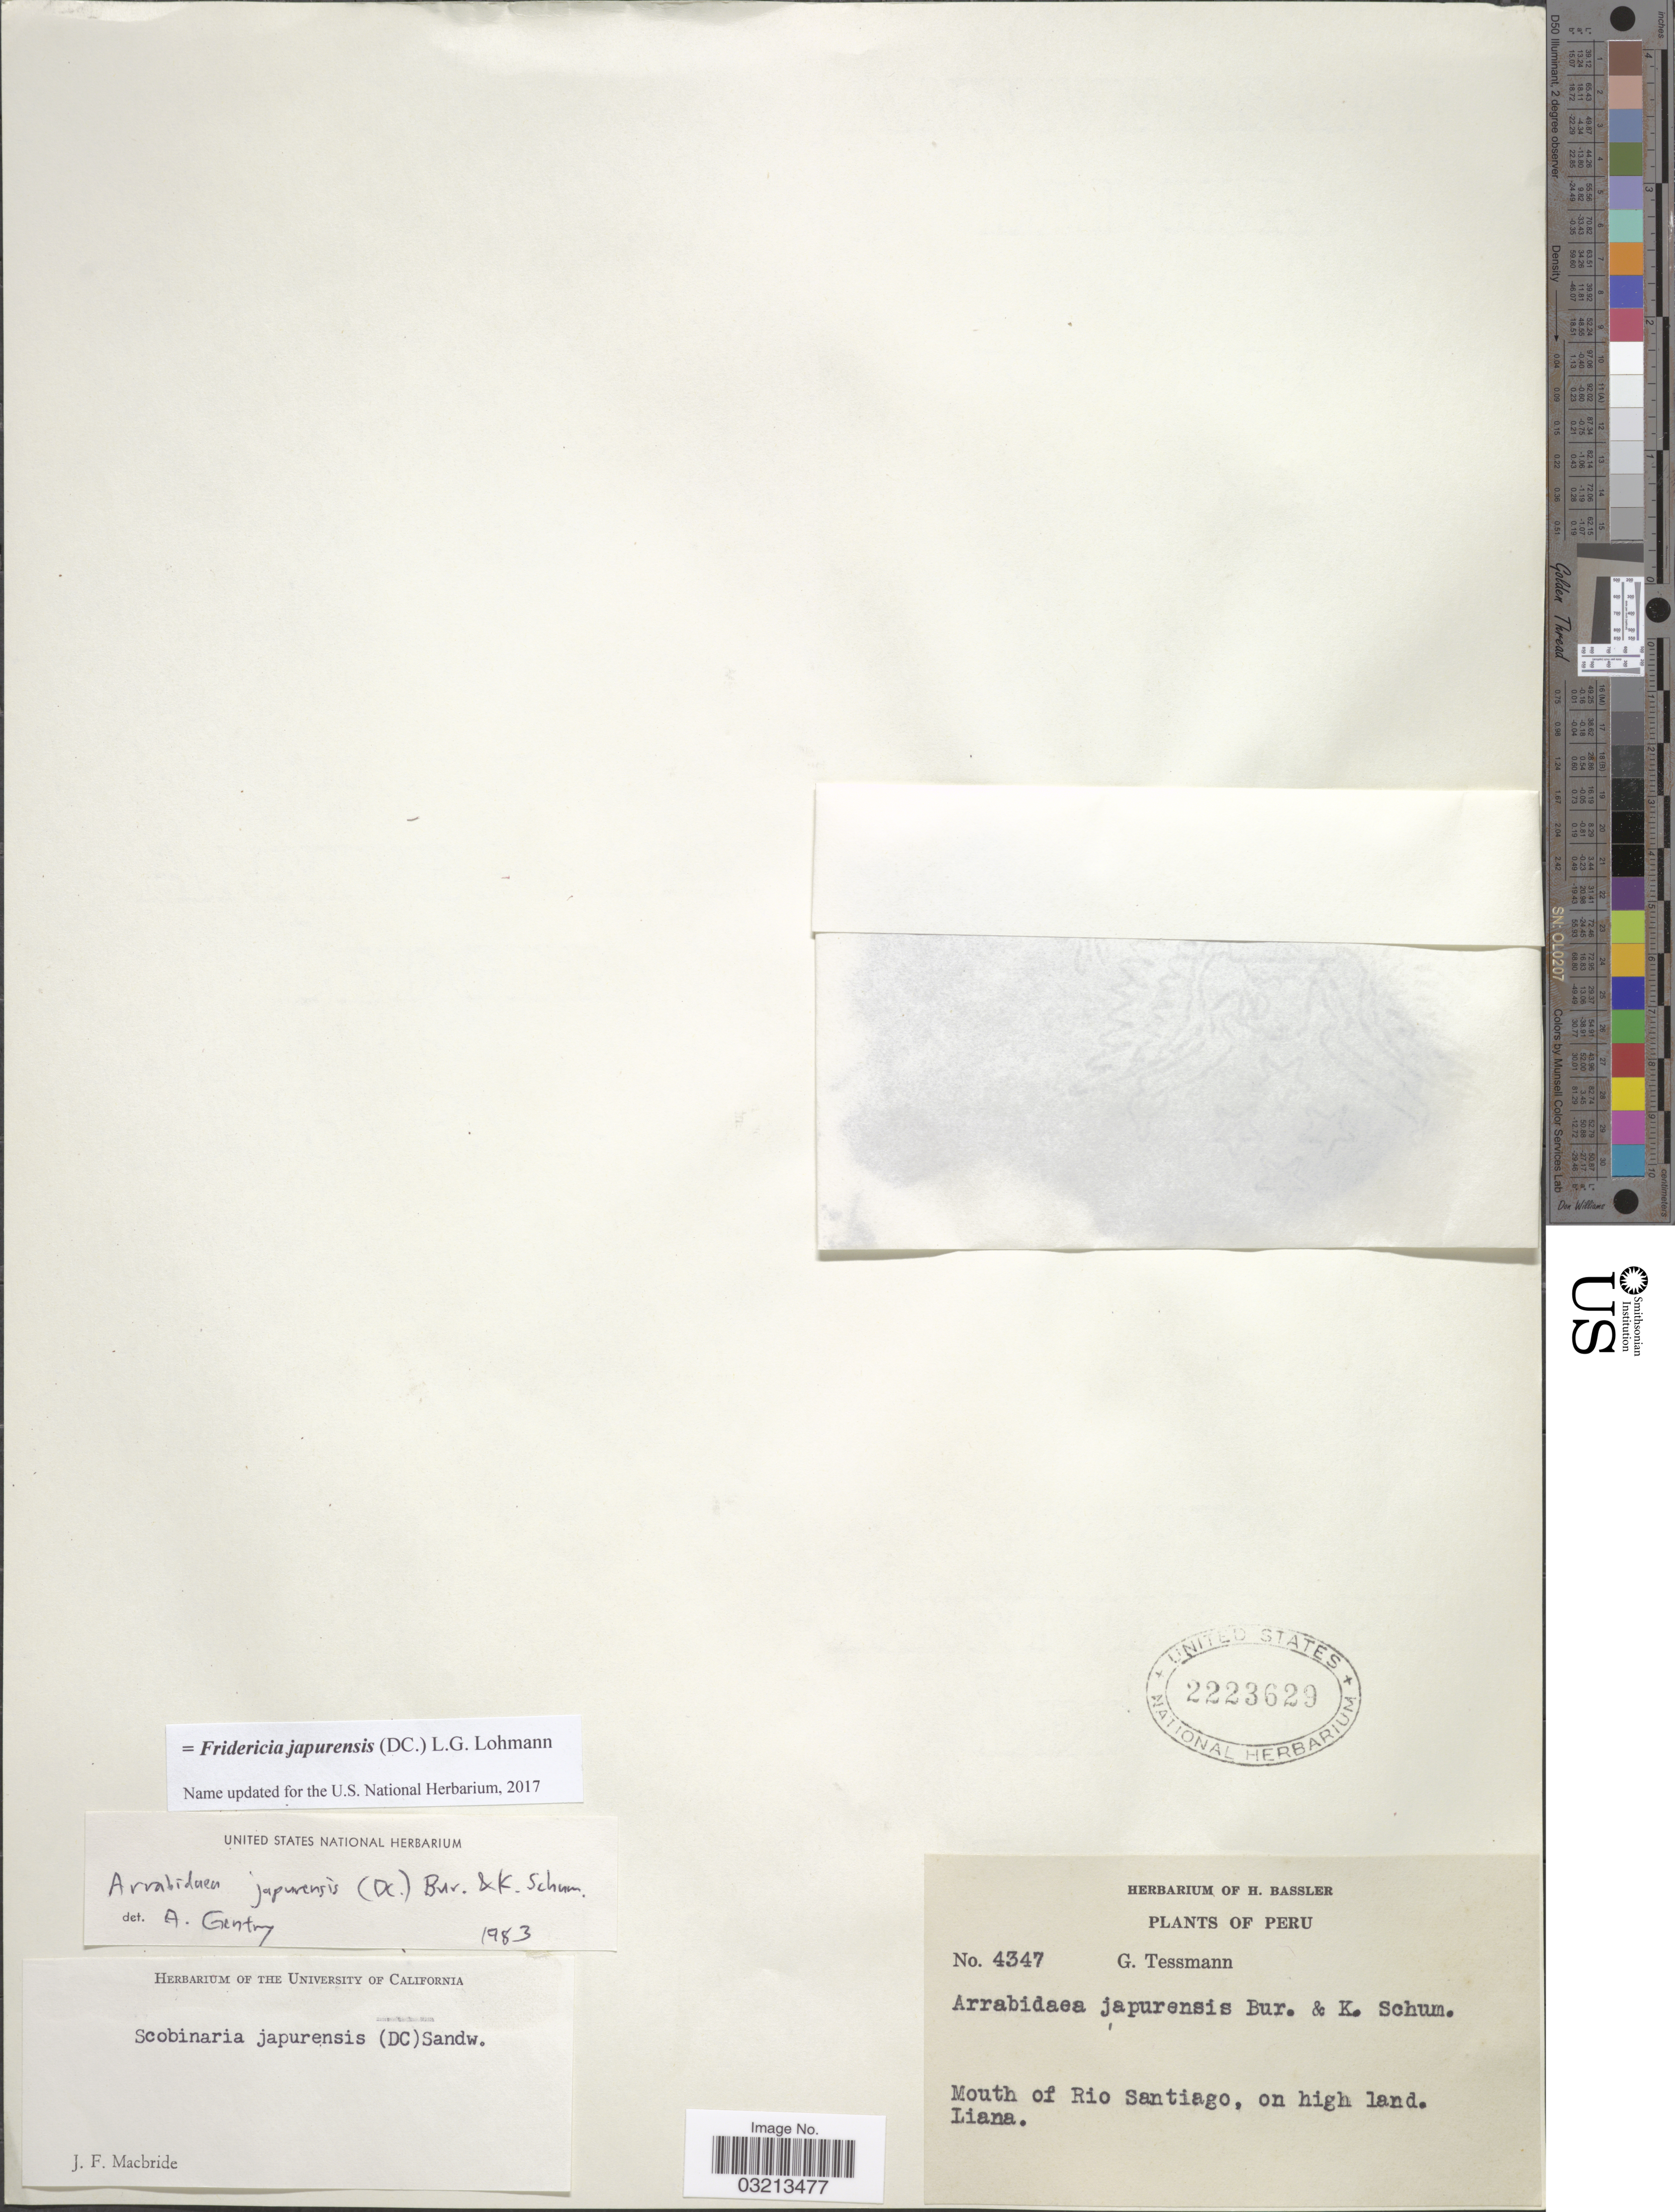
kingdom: Plantae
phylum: Tracheophyta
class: Magnoliopsida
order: Lamiales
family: Bignoniaceae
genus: Fridericia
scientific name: Fridericia japurensis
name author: (DC.) L.G. Lohmann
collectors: G. Tessmann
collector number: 4347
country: Peru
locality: Mouth of Rio Santiago, on high land.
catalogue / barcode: US 2223629